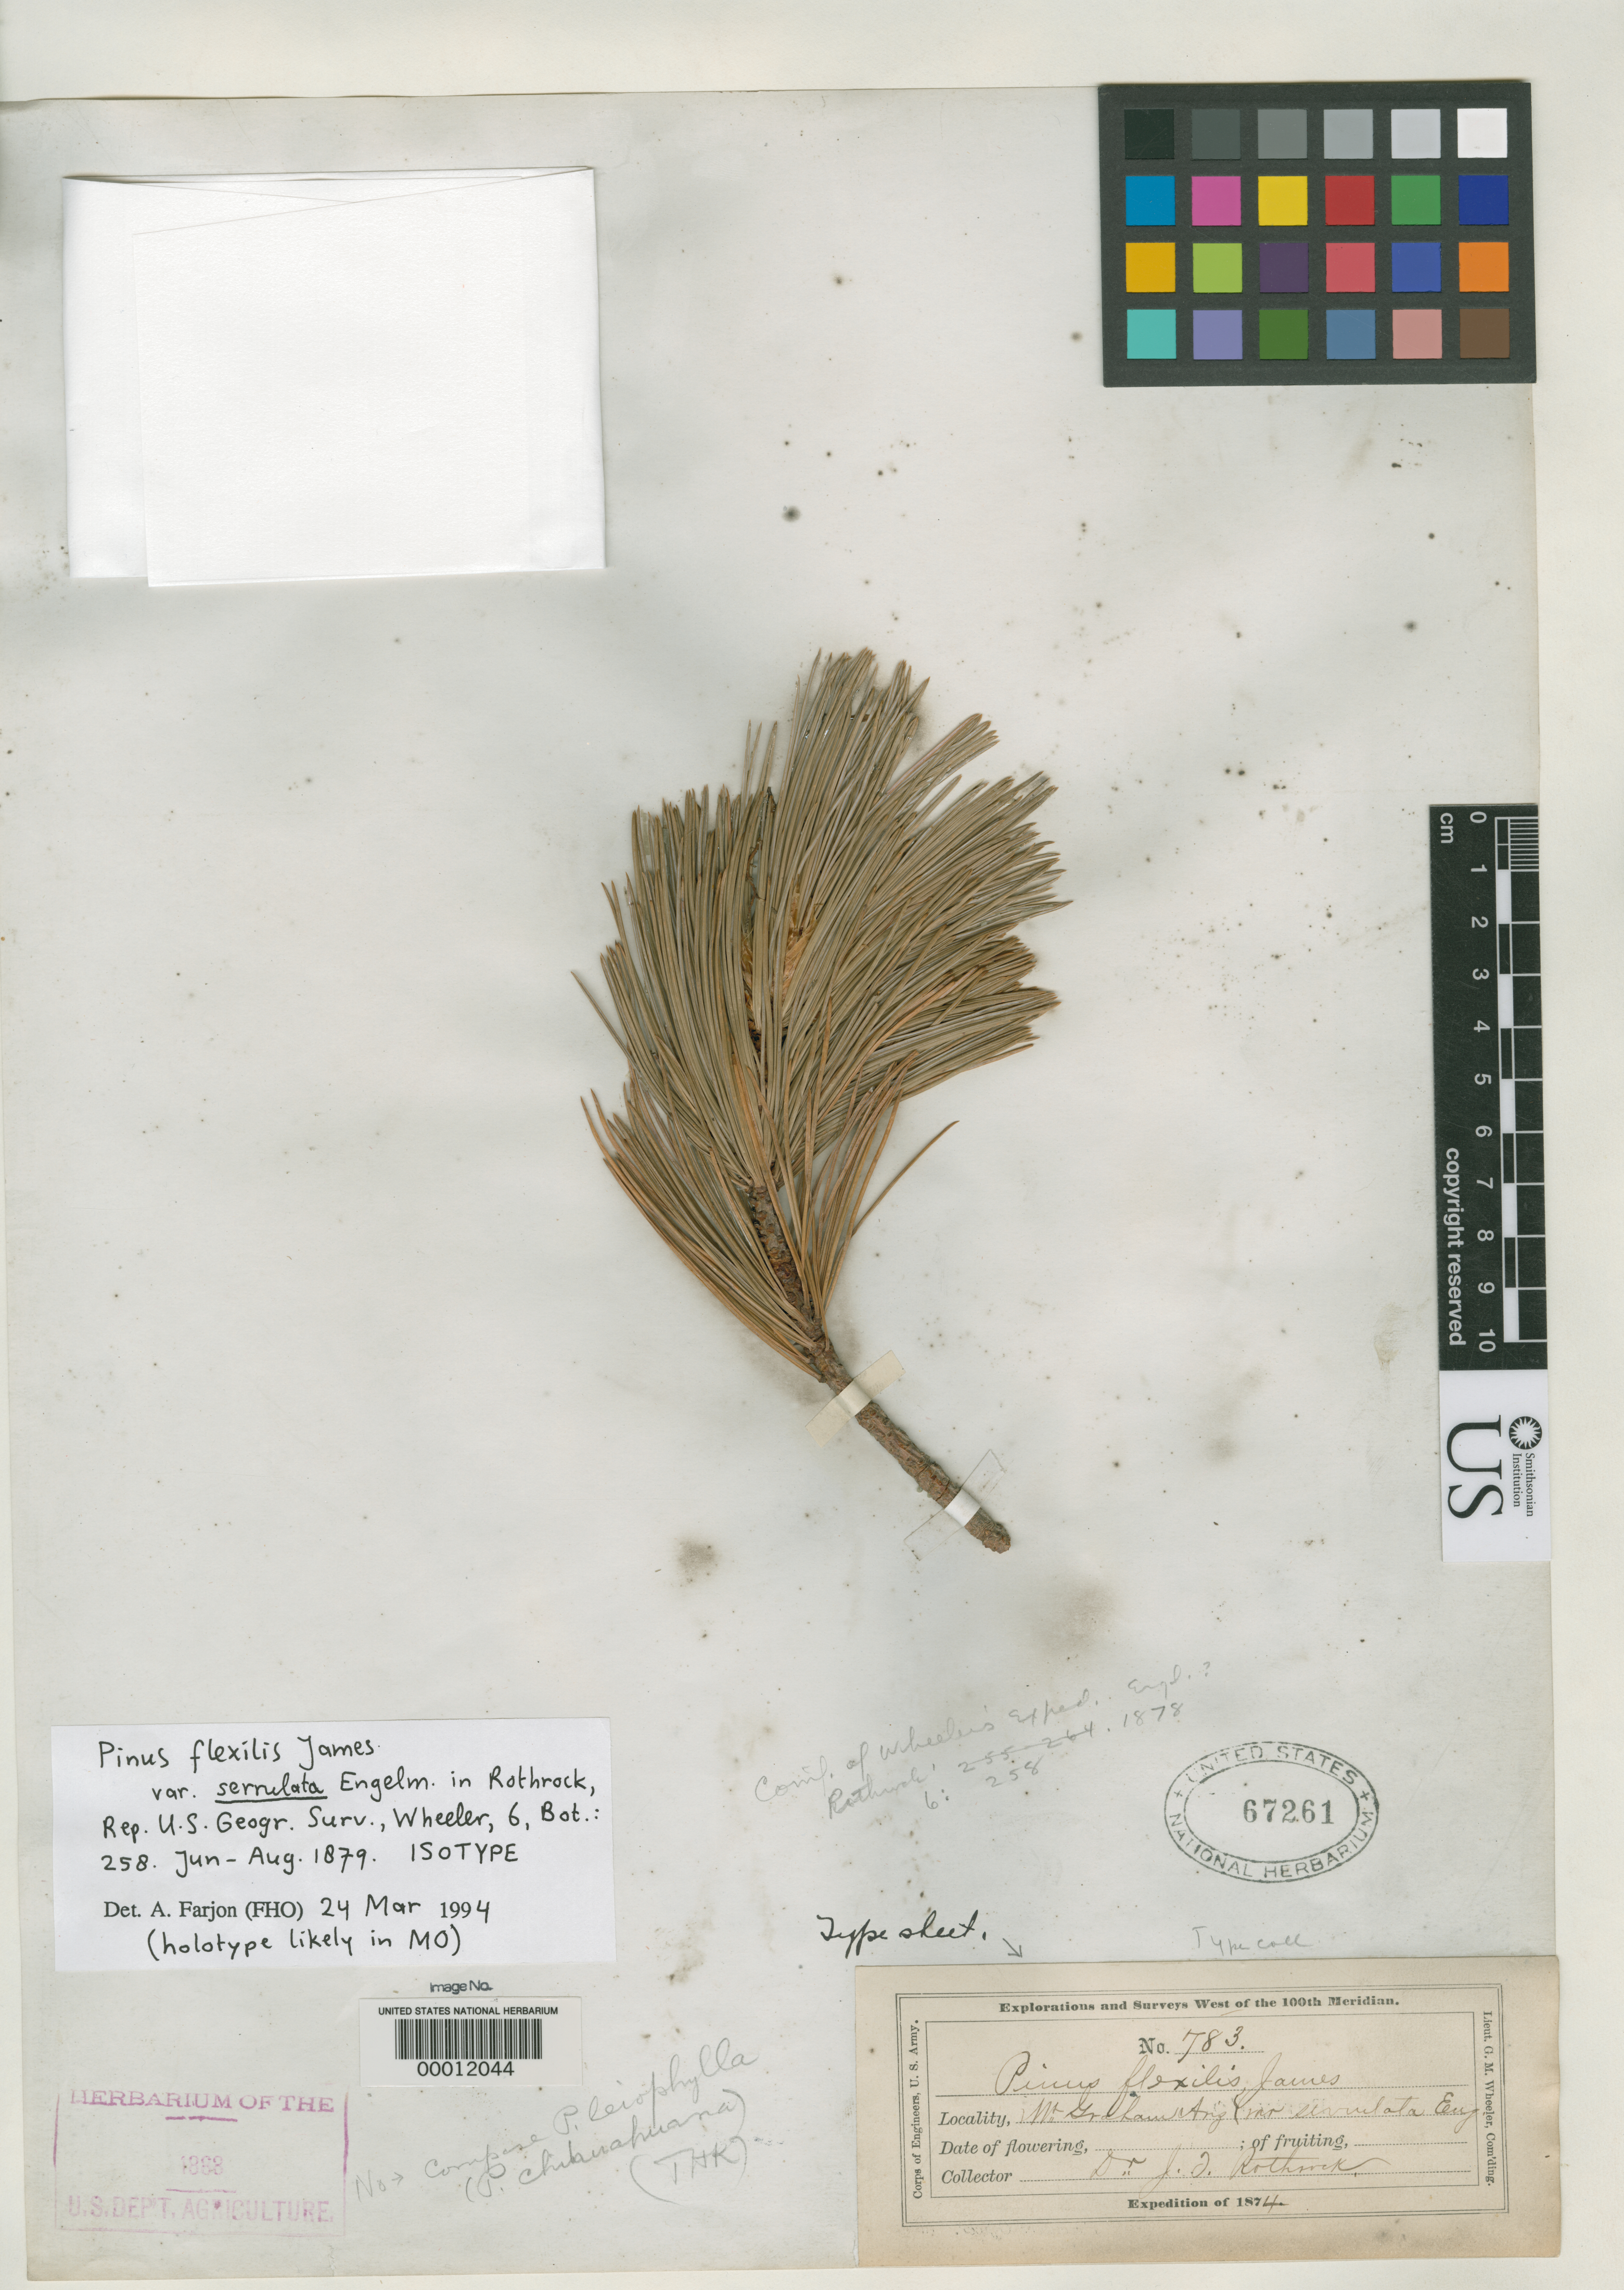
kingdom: Plantae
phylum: Tracheophyta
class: Pinopsida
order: Pinales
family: Pinaceae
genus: Pinus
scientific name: Pinus flexilis var. serrulata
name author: Engelm. in Rothr.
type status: Isotype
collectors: J. T. Rothrock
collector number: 783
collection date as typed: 1874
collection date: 1874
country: United States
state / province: Arizona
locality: Mt. Graham.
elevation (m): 2743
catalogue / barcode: US 67261